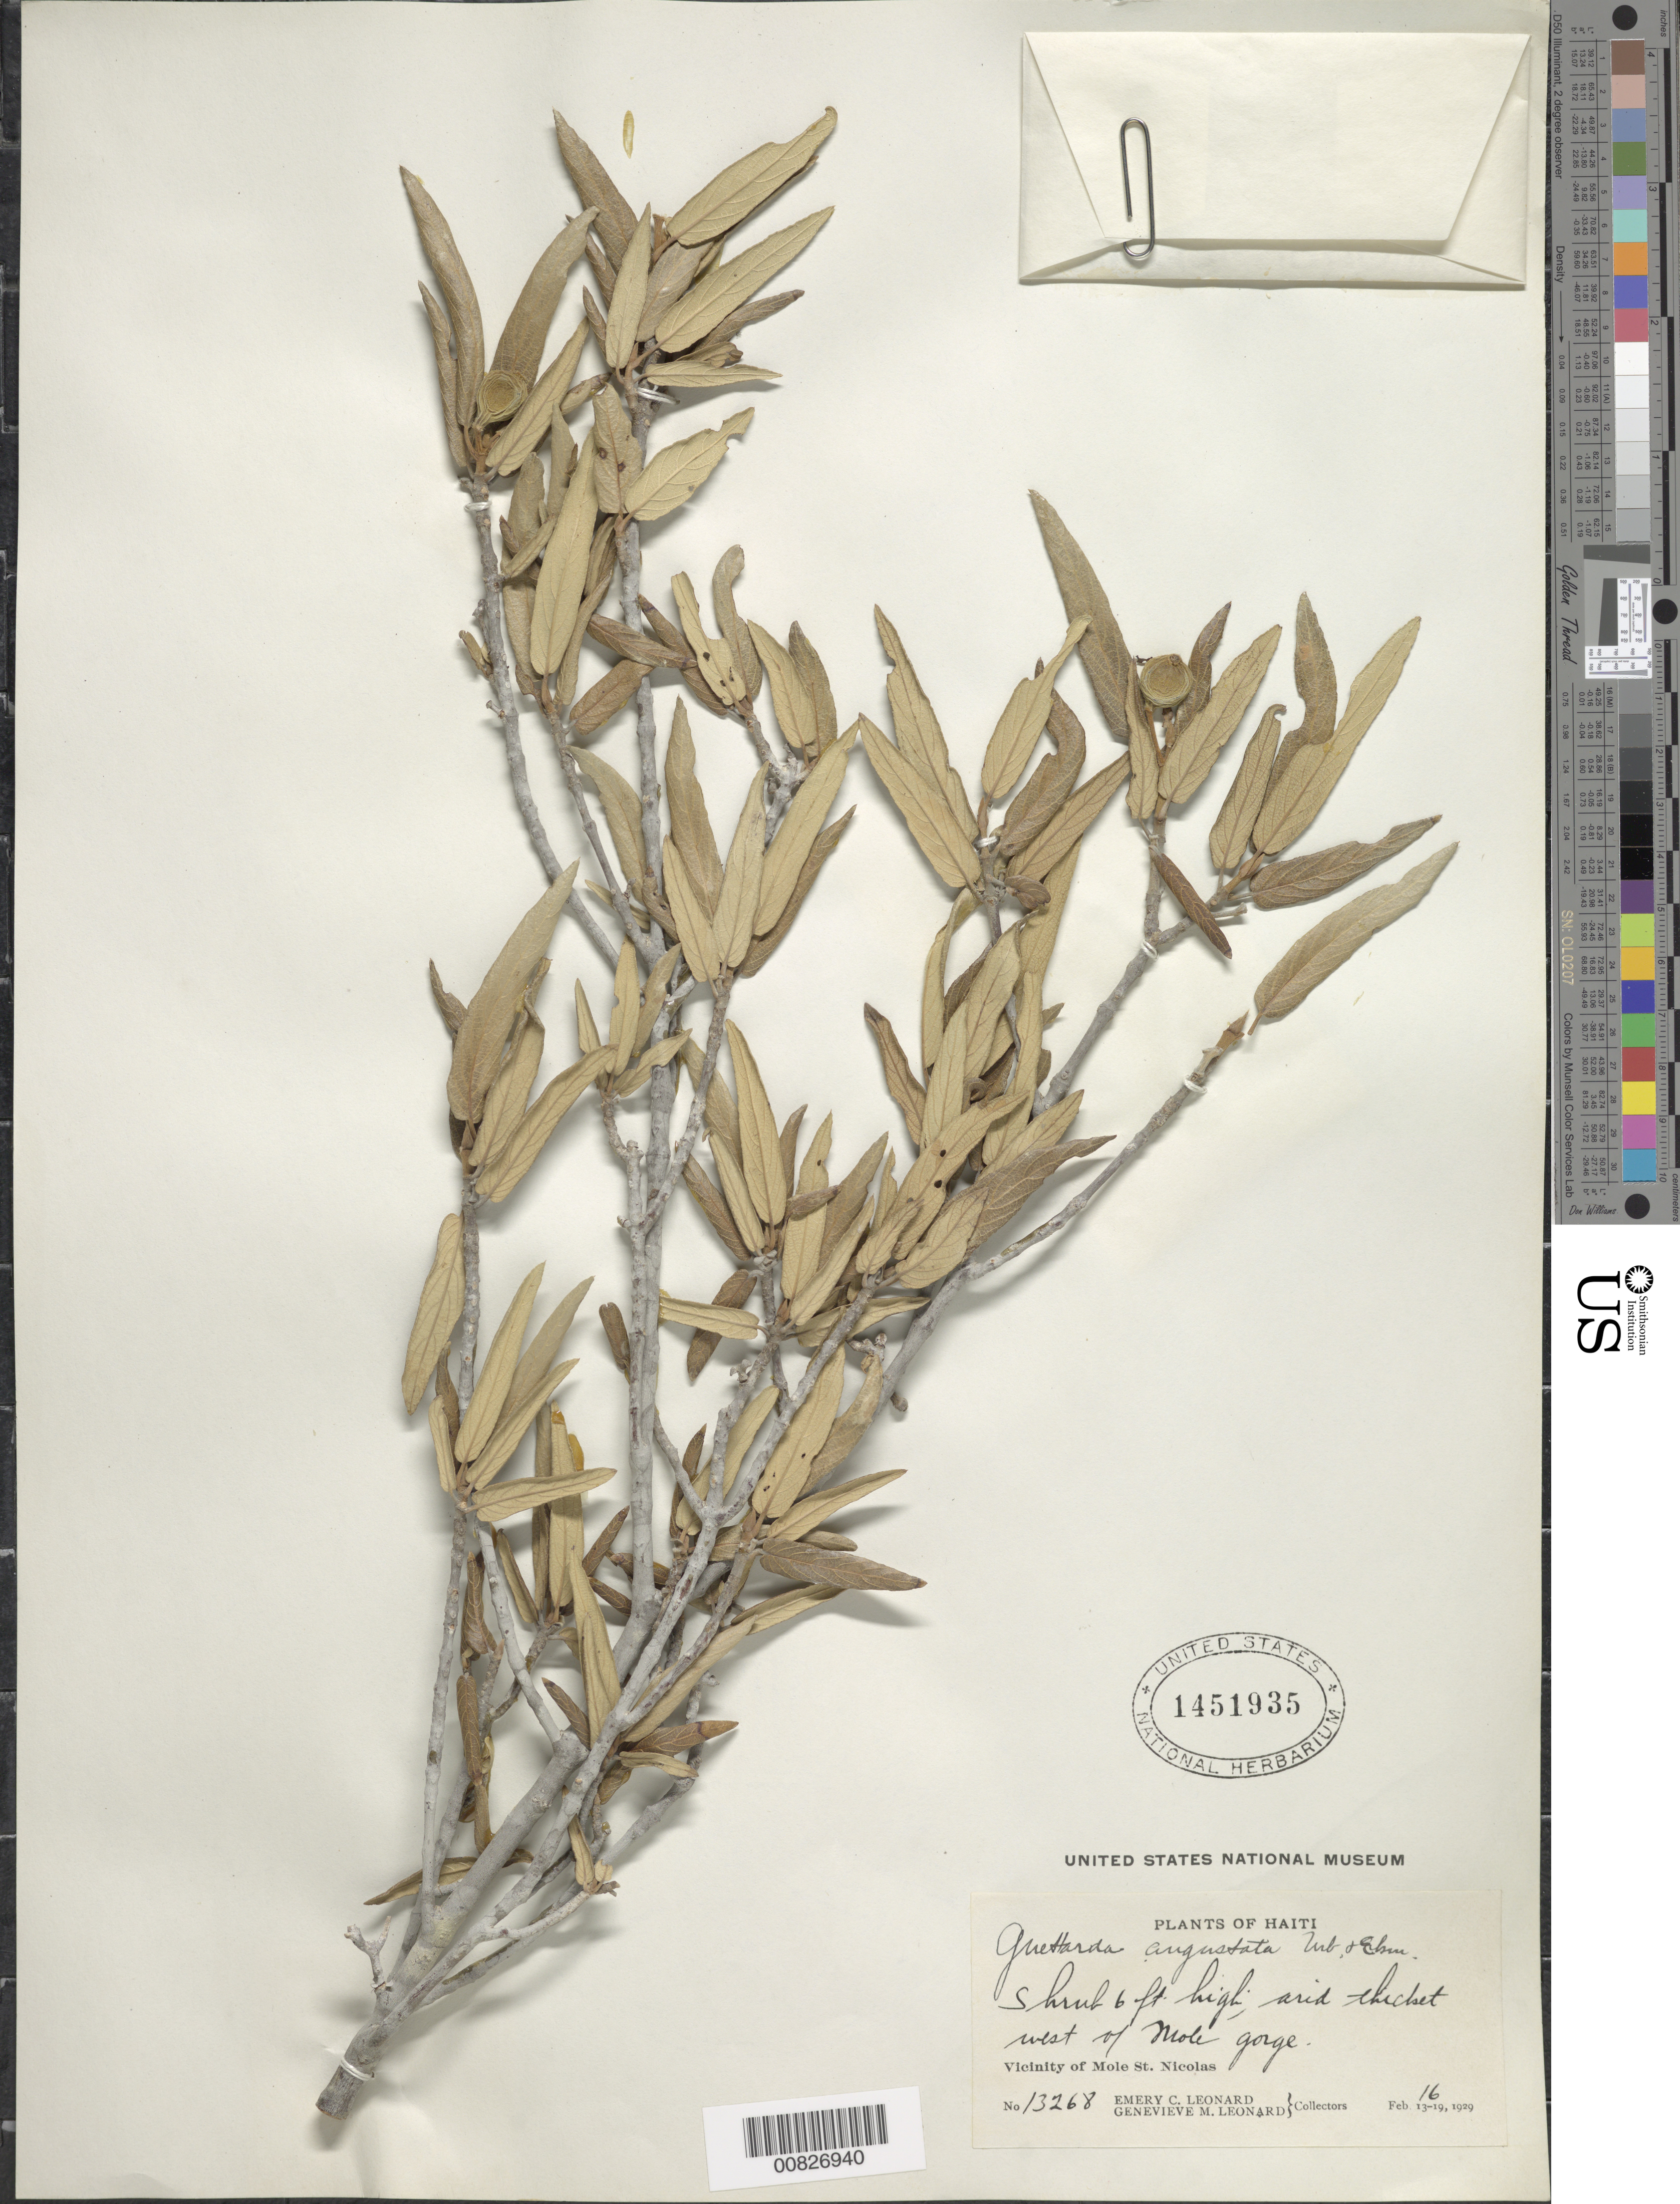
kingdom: Plantae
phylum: Tracheophyta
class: Magnoliopsida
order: Gentianales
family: Rubiaceae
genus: Guettarda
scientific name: Guettarda angustata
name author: Urb. & Ekman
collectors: E. C. Leonard & G. M. Leonard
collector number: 13268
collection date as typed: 16 Feb 1929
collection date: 1929-02-16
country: Haiti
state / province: Nord-Ouest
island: Hispaniola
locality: Vicinity of Mole St. Nicolas, W of Mole Gorge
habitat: Arid thicket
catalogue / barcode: US 1451935